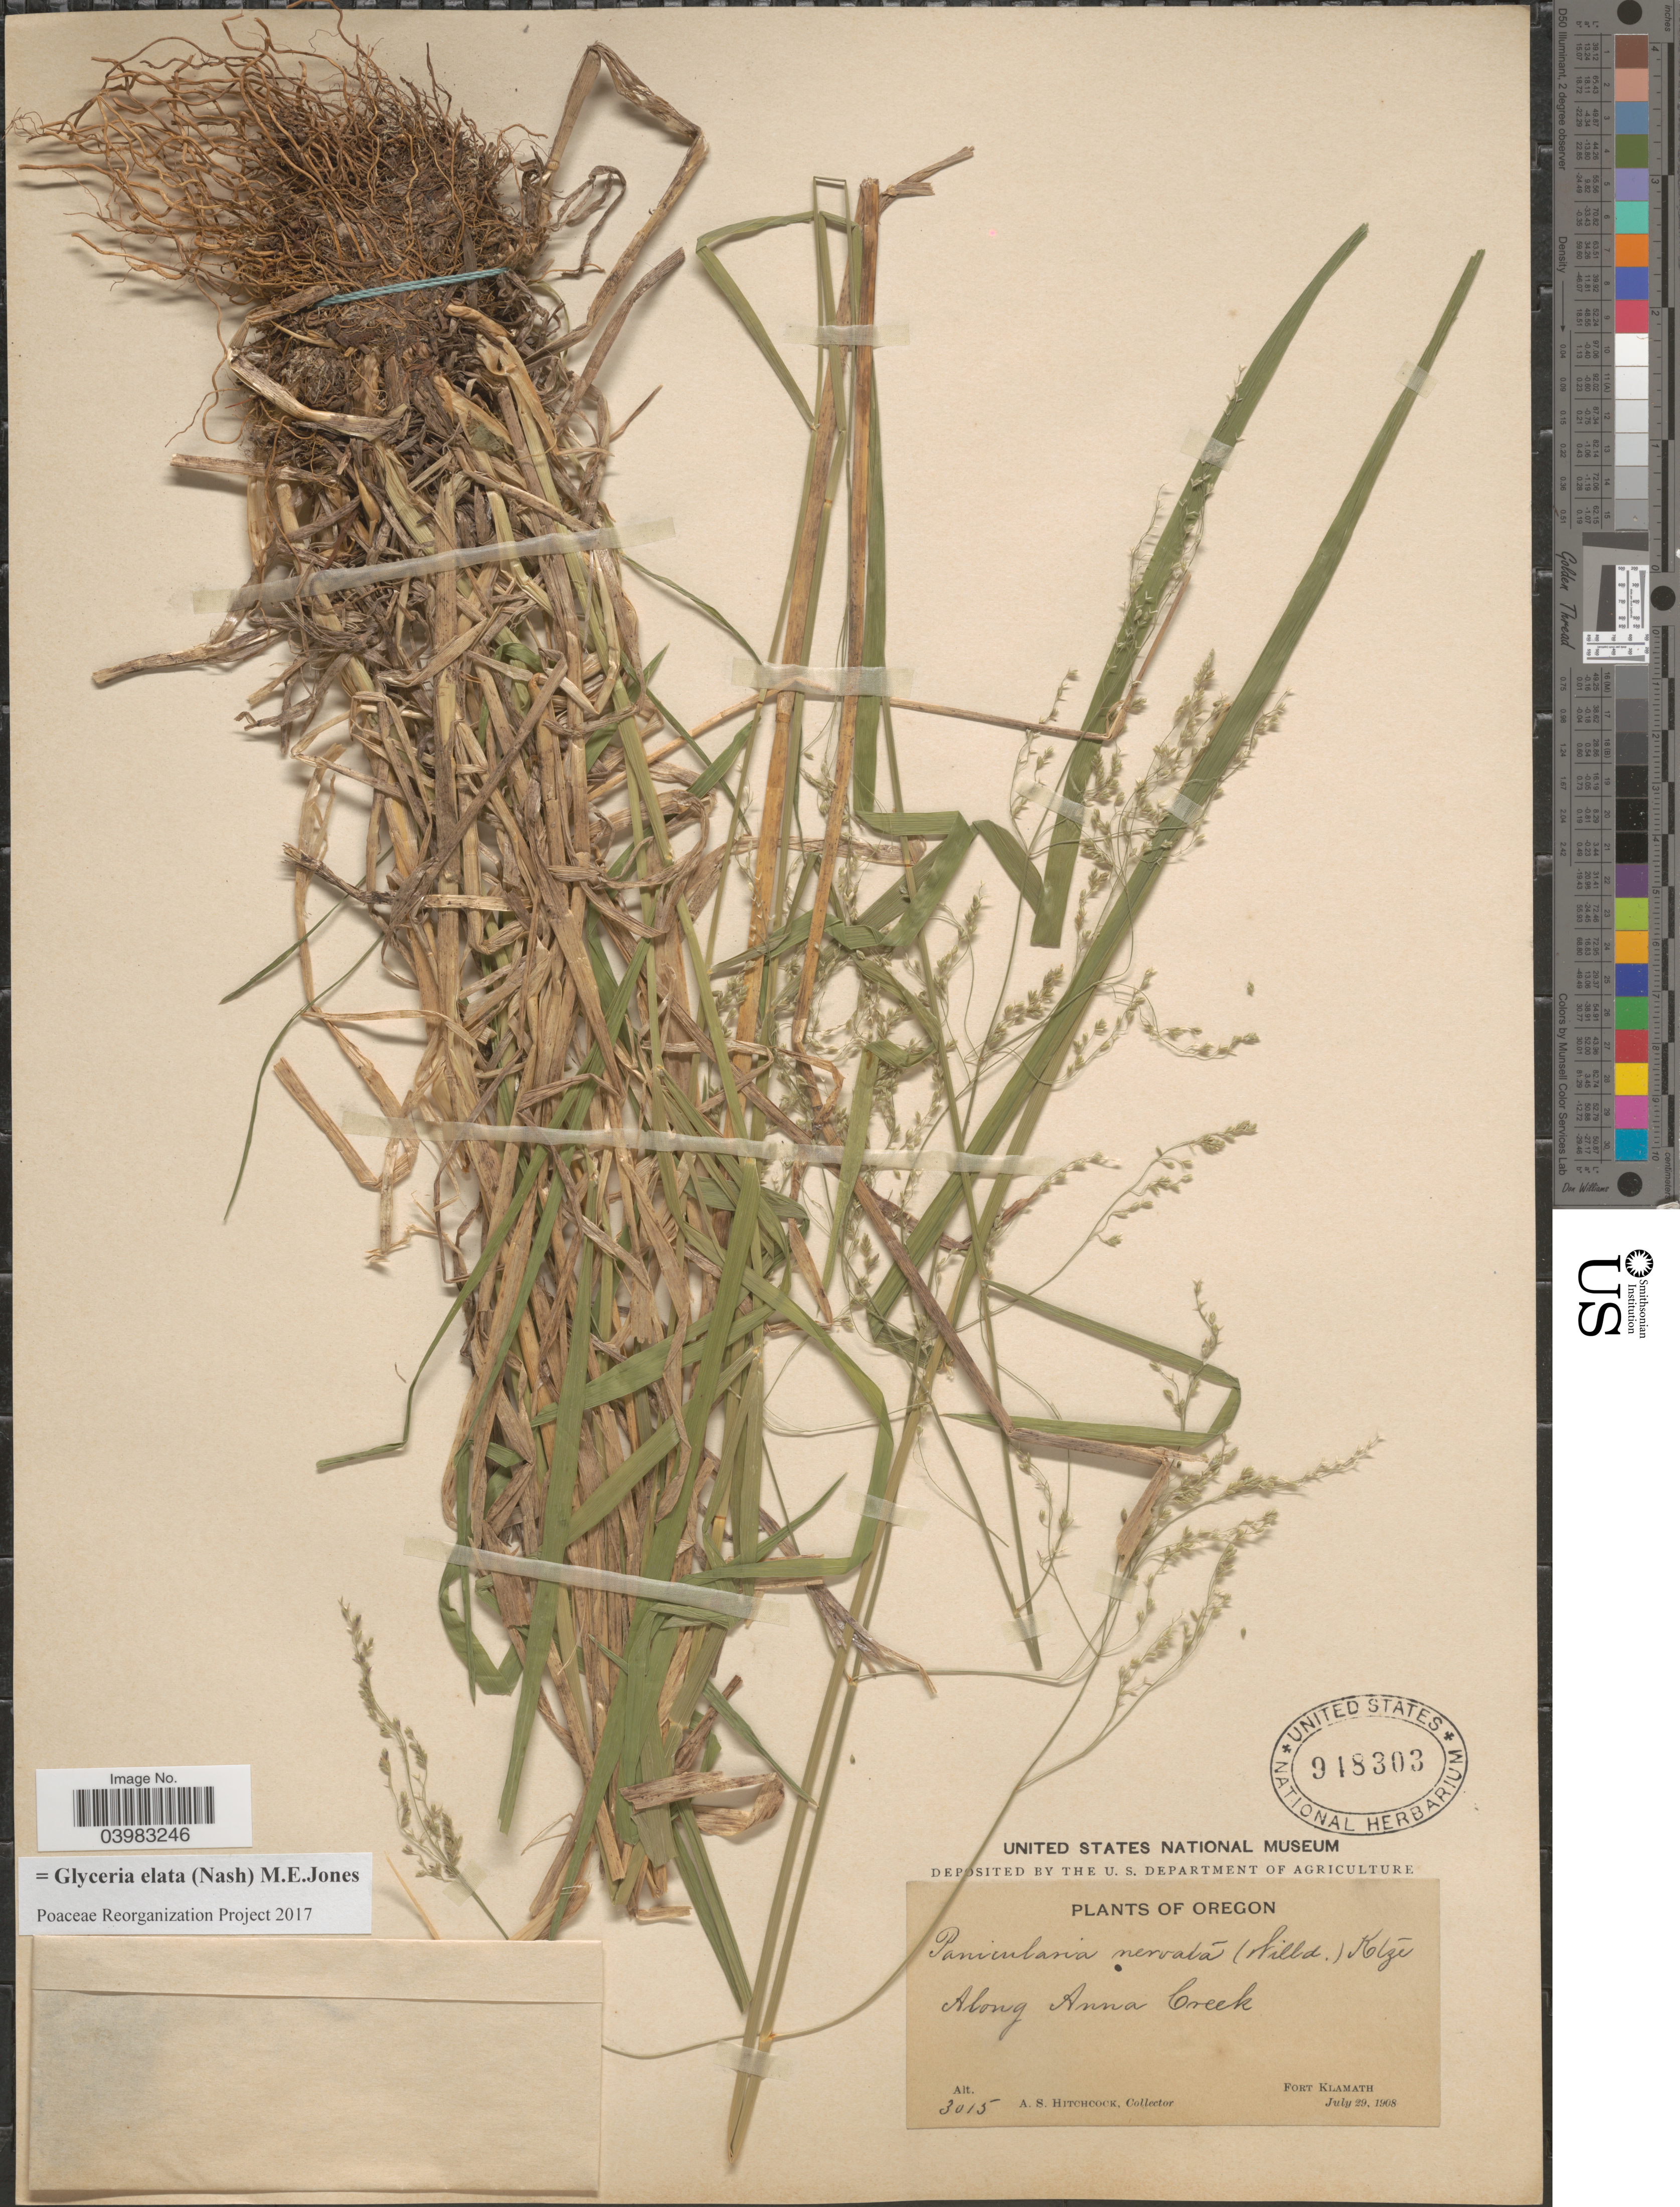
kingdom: Plantae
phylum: Tracheophyta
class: Liliopsida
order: Poales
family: Poaceae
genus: Glyceria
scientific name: Glyceria elata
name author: (Nash) M.E. Jones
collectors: A. S. Hitchcock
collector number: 3015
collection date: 1908-07-29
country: United States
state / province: Oregon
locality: Along Anna Creek. Fort Klamath.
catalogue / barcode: US 918303